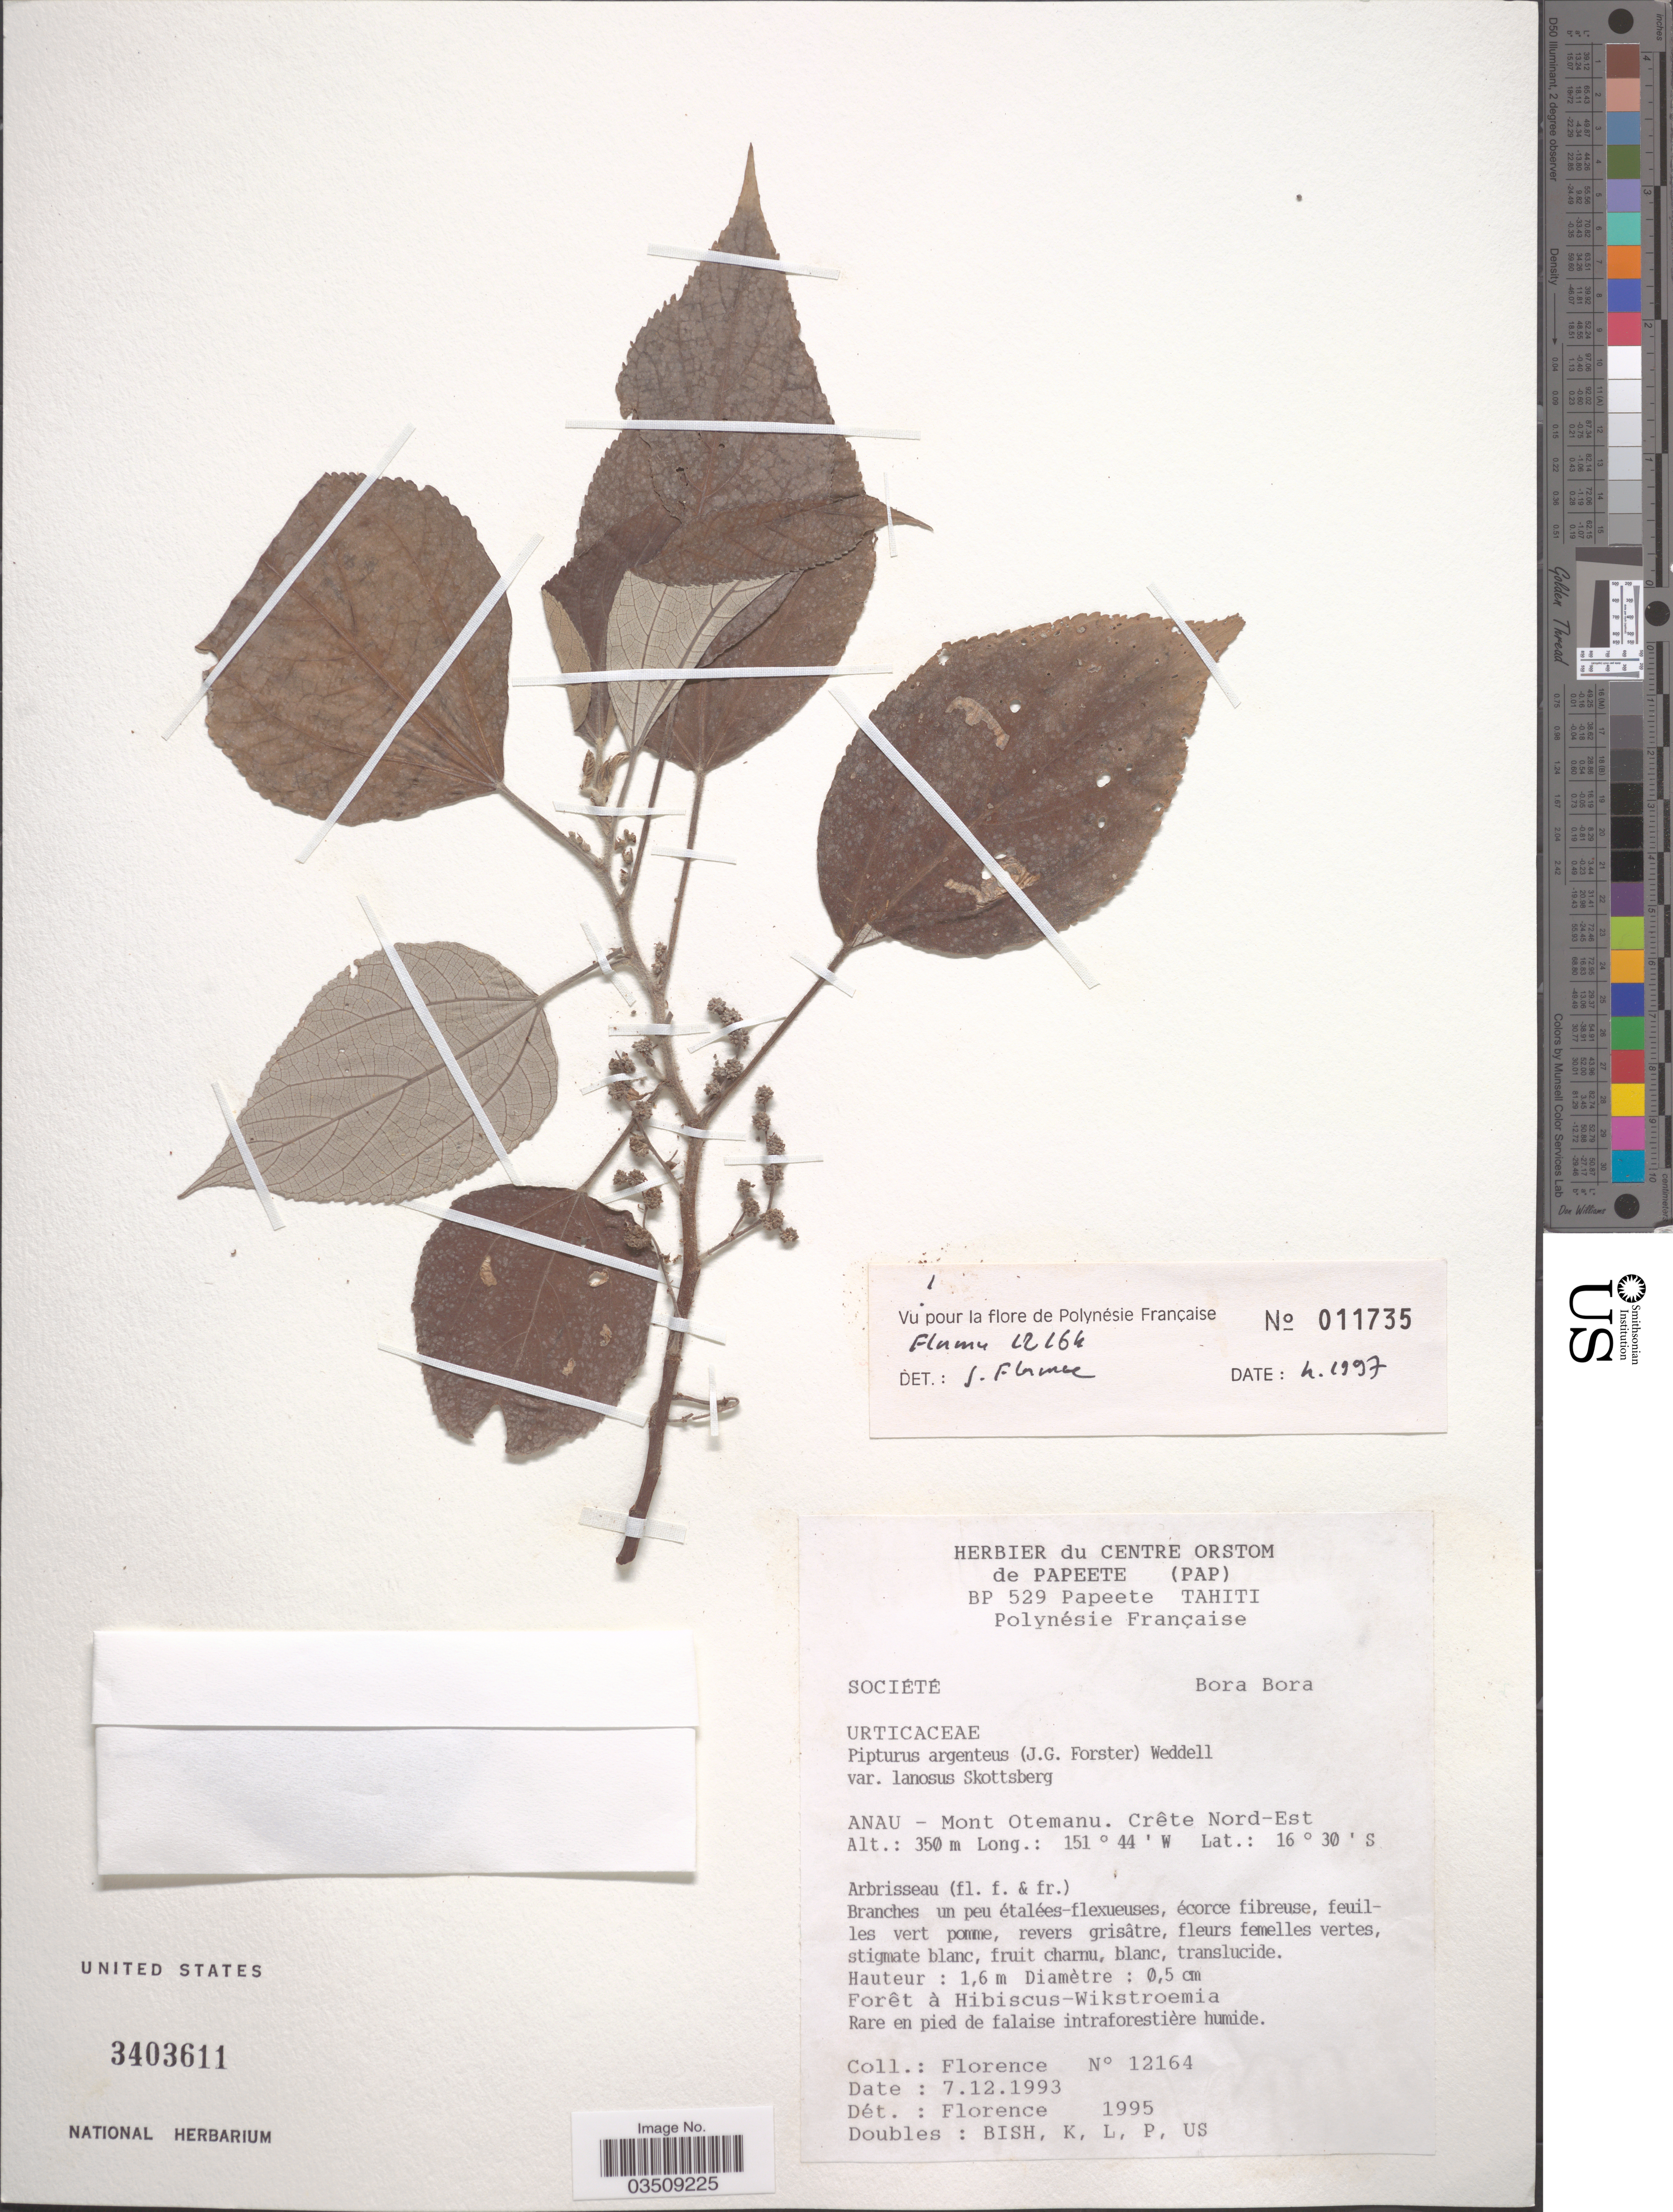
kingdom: Plantae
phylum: Tracheophyta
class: Magnoliopsida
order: Rosales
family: Urticaceae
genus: Pipturus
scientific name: Pipturus argenteus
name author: (G. Forst.) Wedd.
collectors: -. Florence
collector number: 12164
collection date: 1993-12-07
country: French Polynesia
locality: Société. Bora Bora. Anau - Mont Otemanu. Crête Nord-Est.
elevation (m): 350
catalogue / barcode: US 3403611